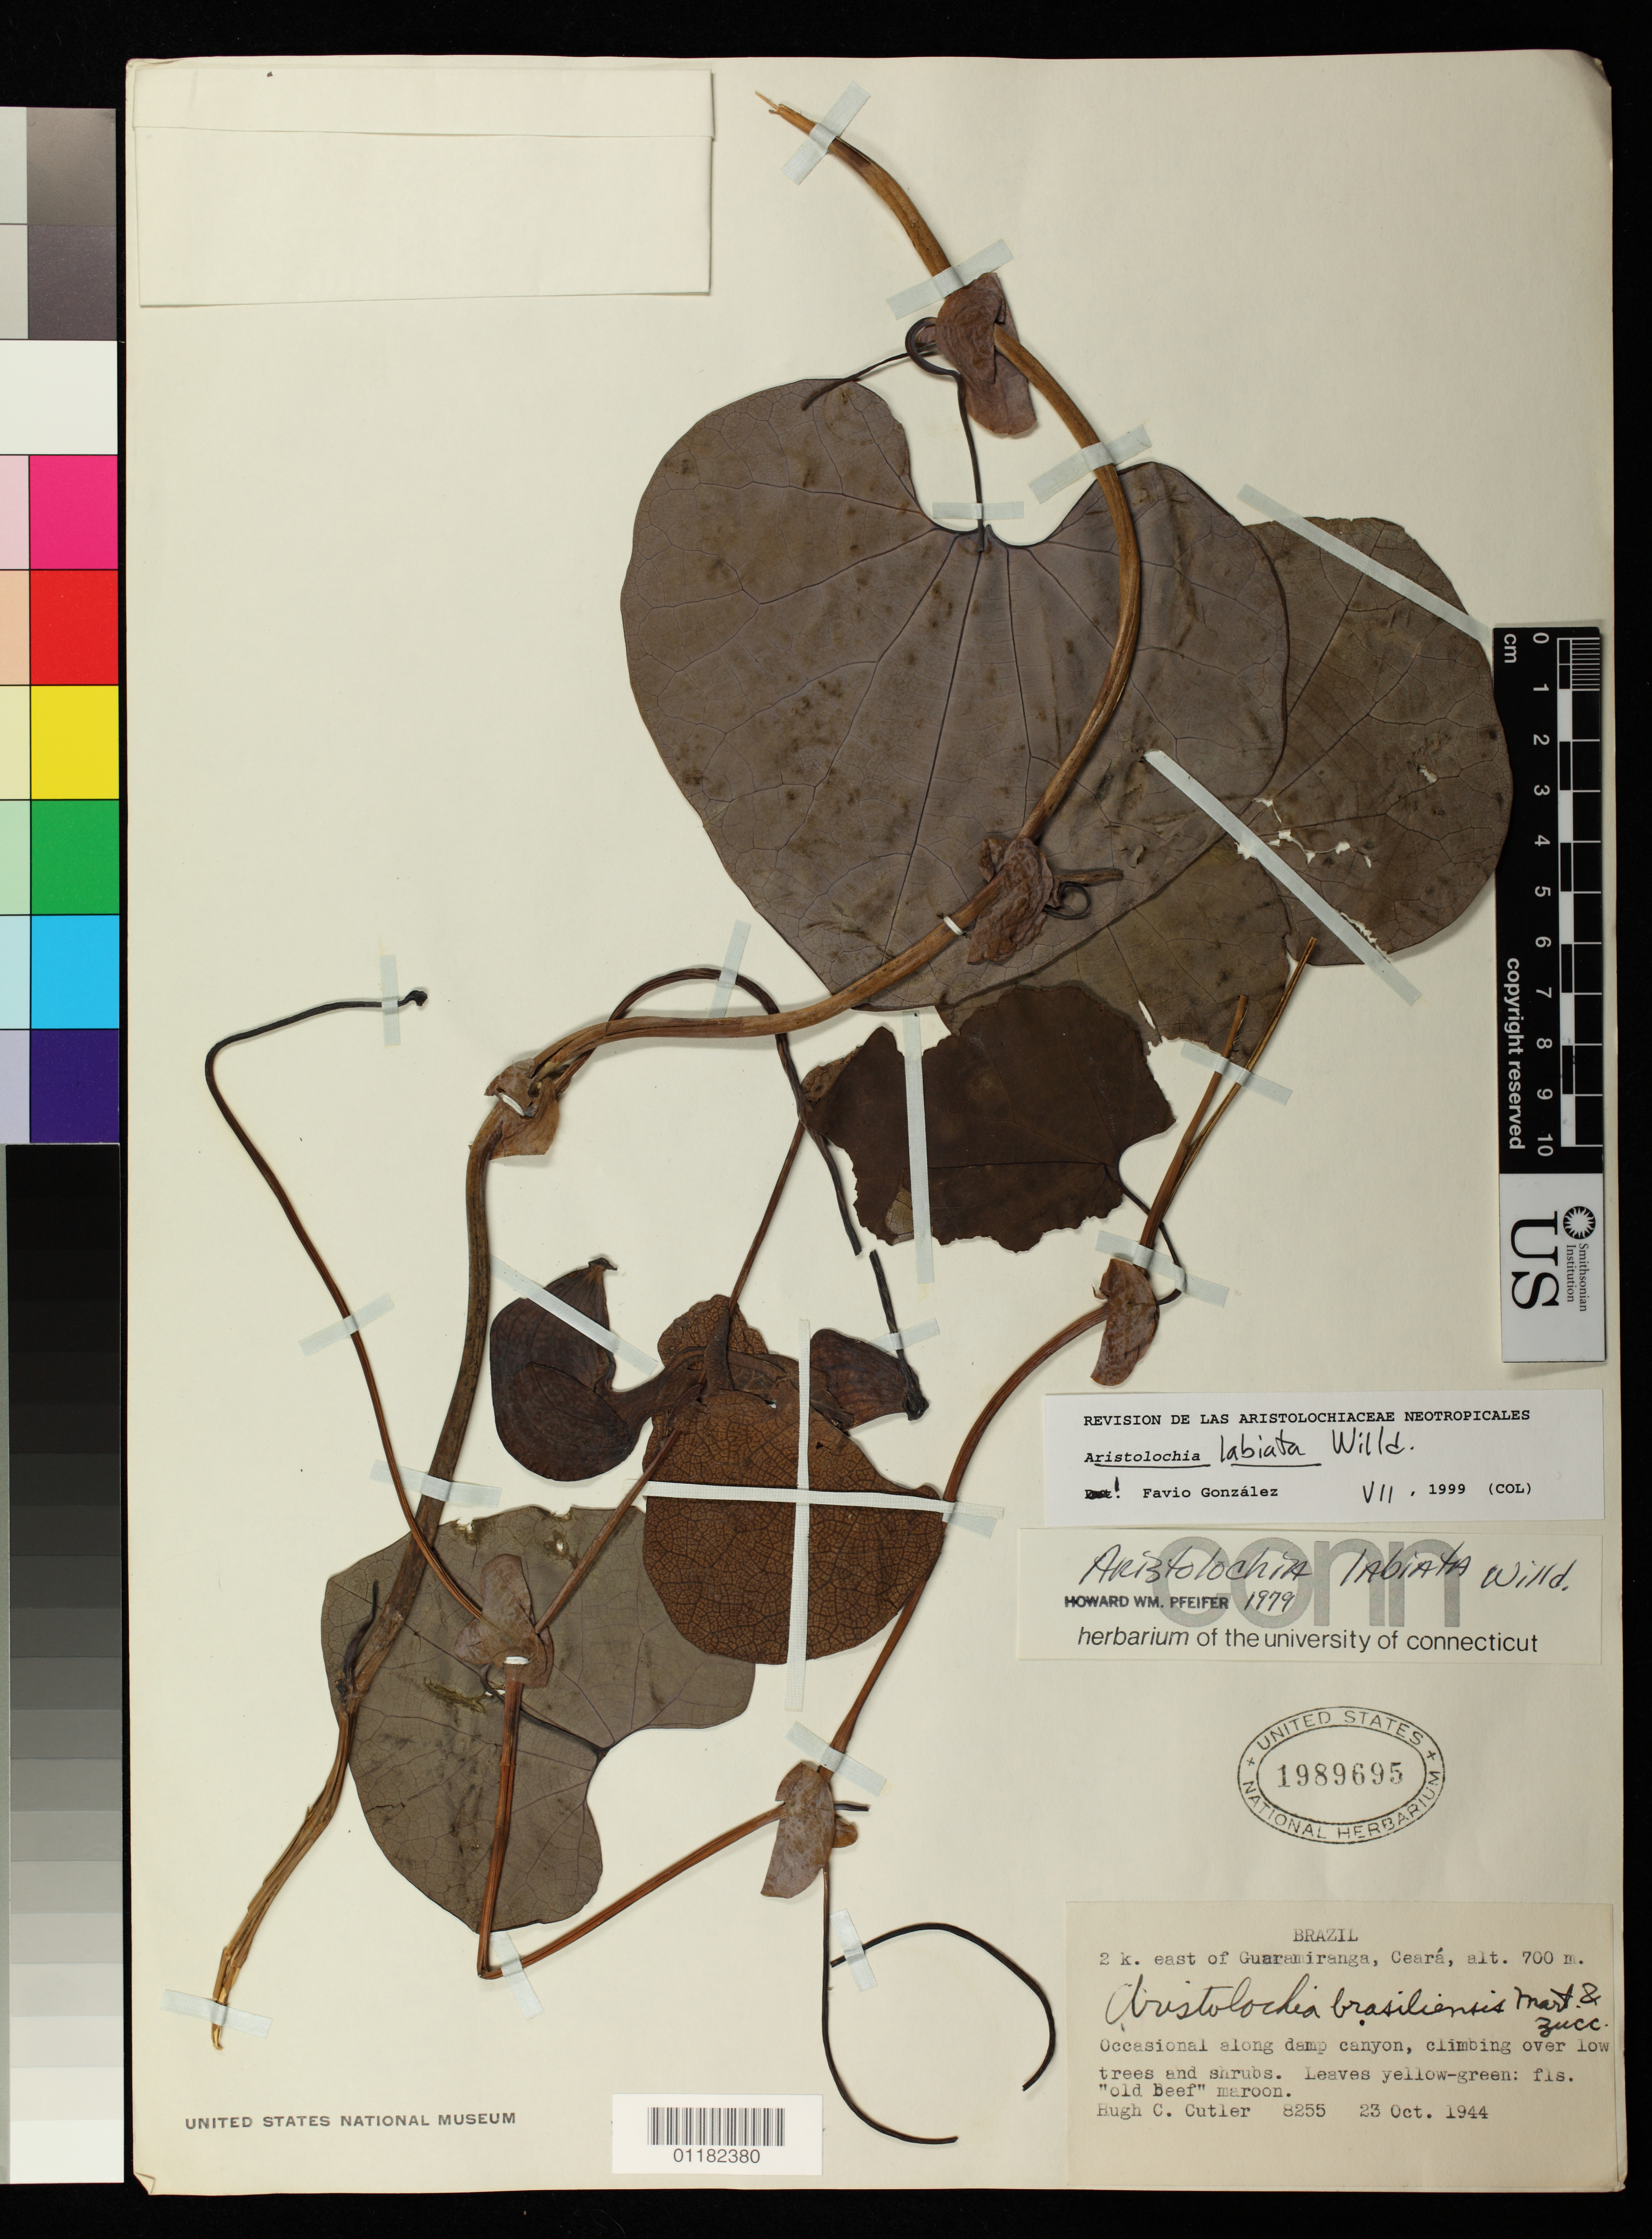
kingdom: Plantae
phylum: Tracheophyta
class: Magnoliopsida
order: Piperales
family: Aristolochiaceae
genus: Aristolochia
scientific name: Aristolochia labiata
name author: Willd.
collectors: H. C. Cutler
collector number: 8255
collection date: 1944-10-23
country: Brazil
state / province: Ceará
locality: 2 km. east of Guaramiranga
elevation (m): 700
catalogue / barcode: US 1989695